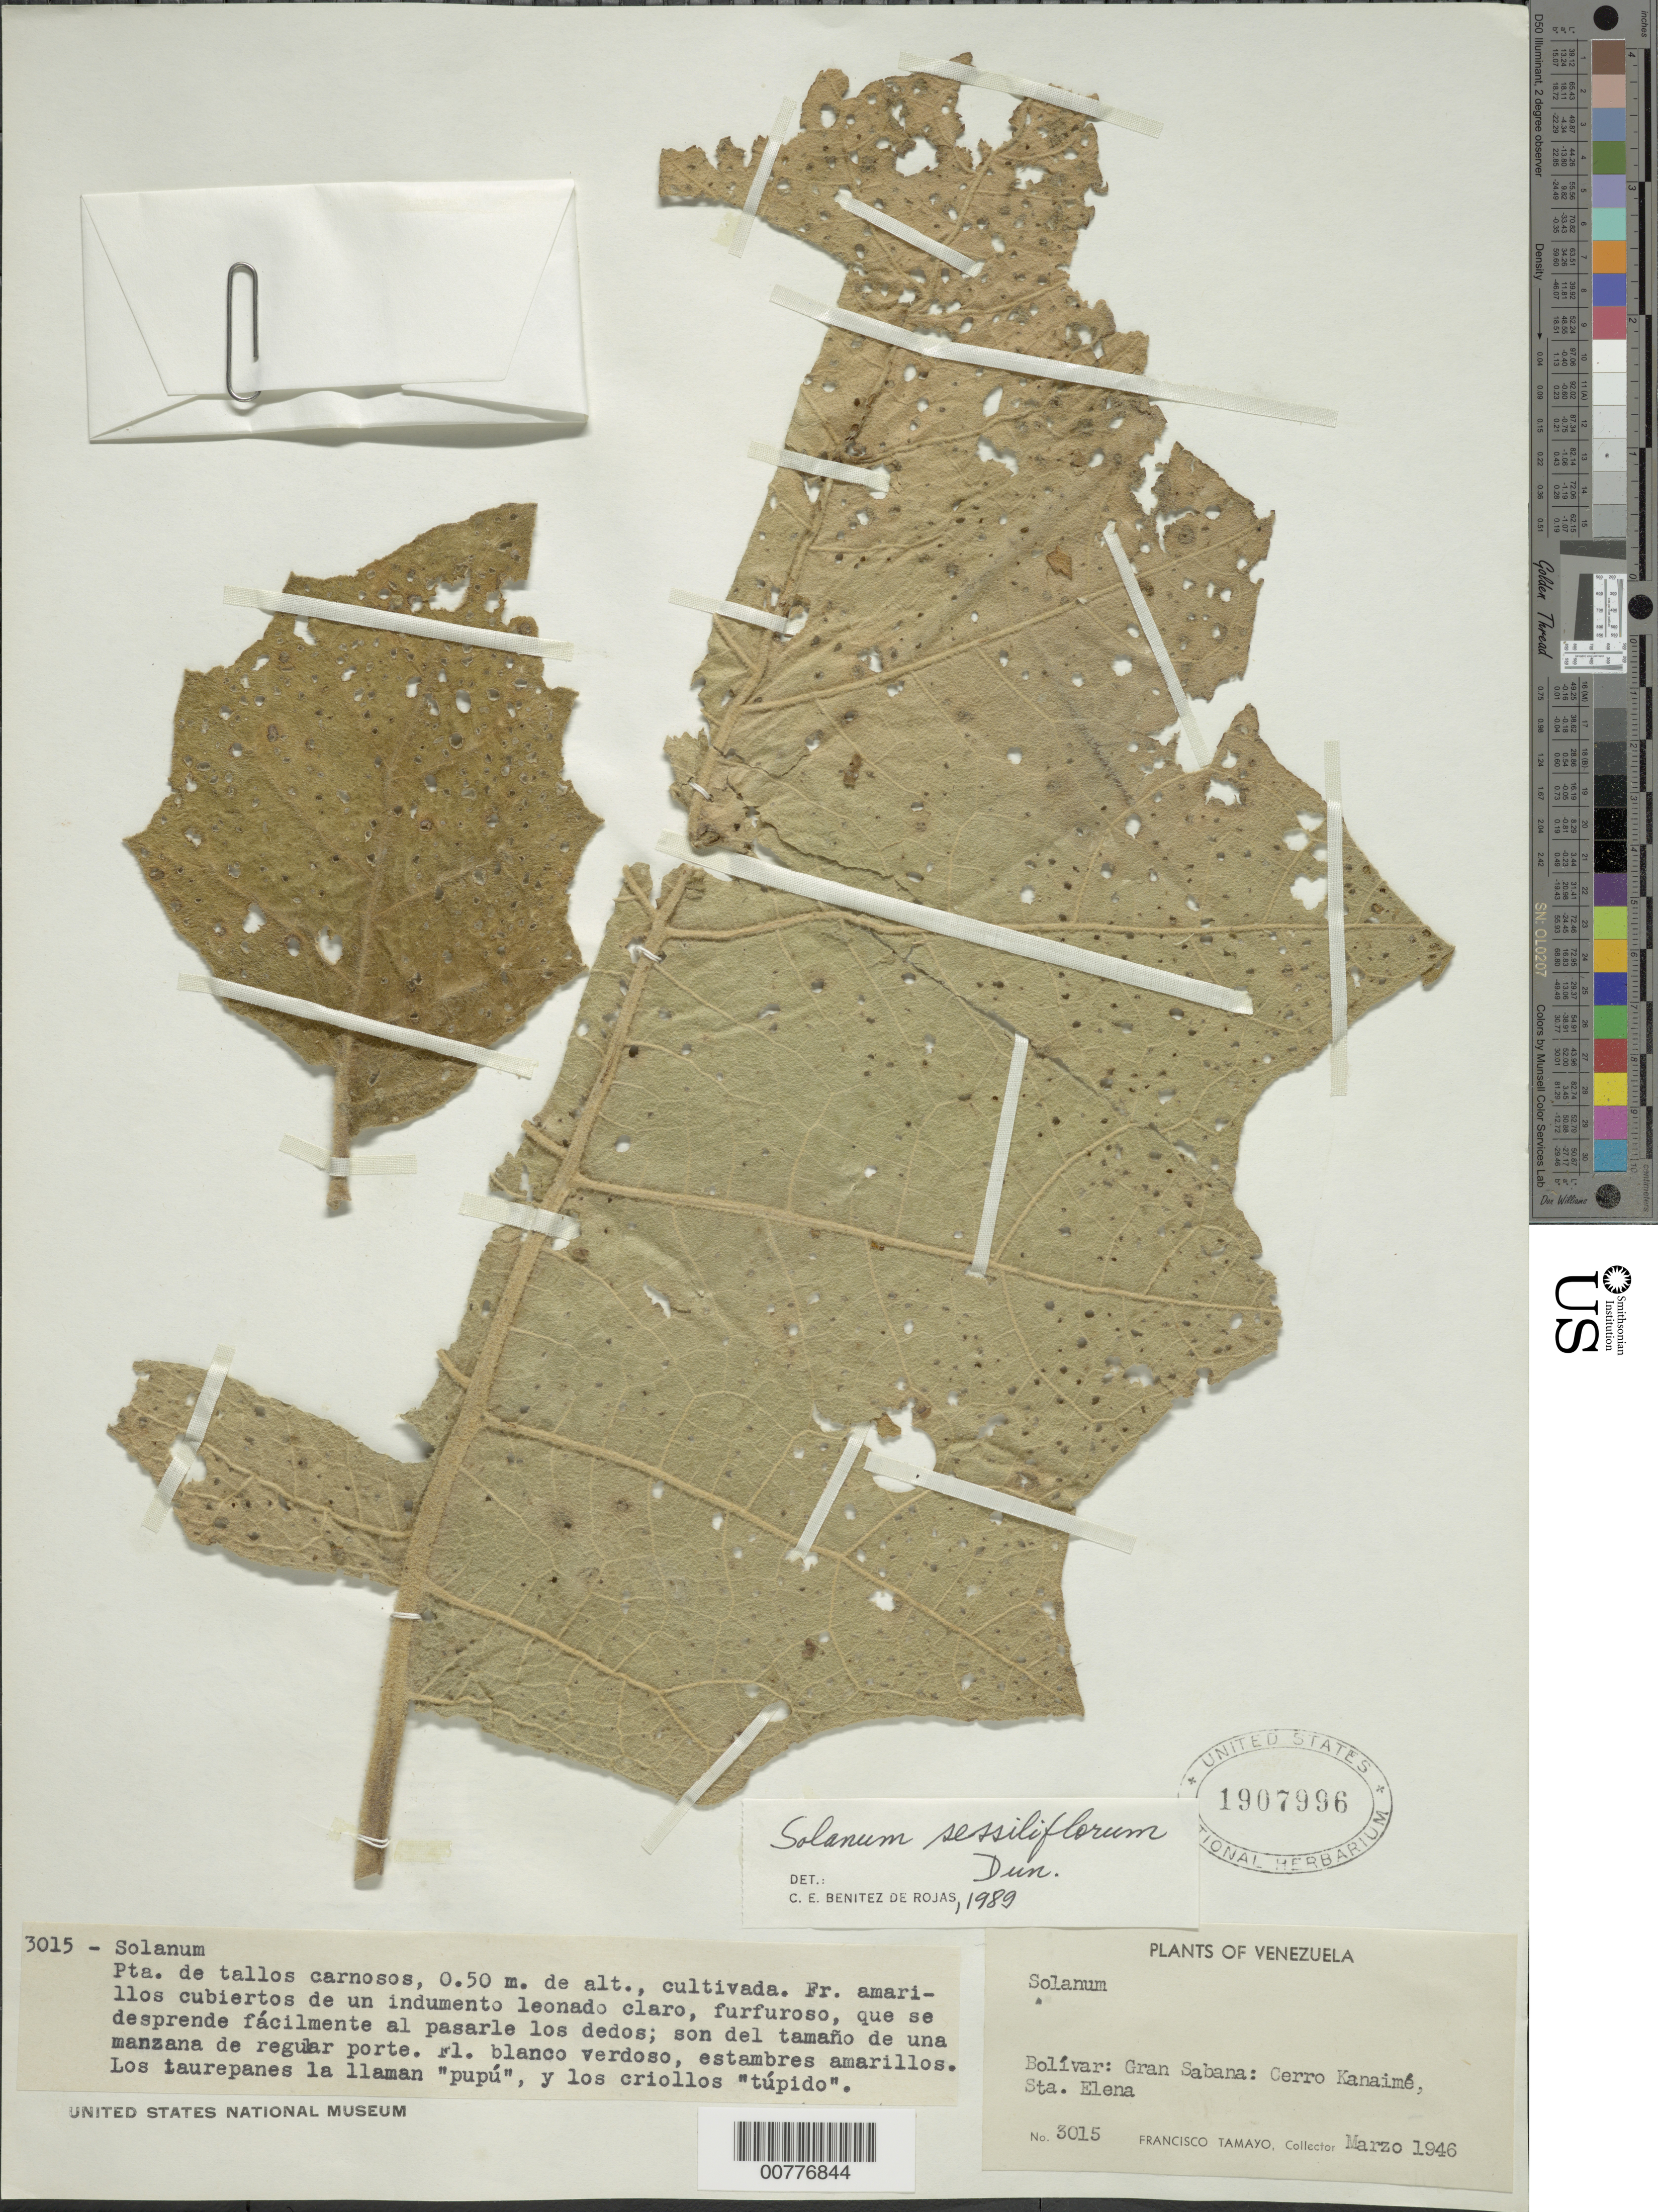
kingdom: Plantae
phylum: Tracheophyta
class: Magnoliopsida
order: Solanales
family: Solanaceae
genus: Solanum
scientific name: Solanum stramoniifolium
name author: Jacq.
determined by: Benítez, C. E.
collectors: F. Tamayo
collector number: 3015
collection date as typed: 3 Mar 1946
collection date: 1946-03-03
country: Venezuela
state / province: Bolívar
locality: Gran Sabana, Cerro Kanaimé, Sta. Elena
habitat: cultivated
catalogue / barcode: US 1907996